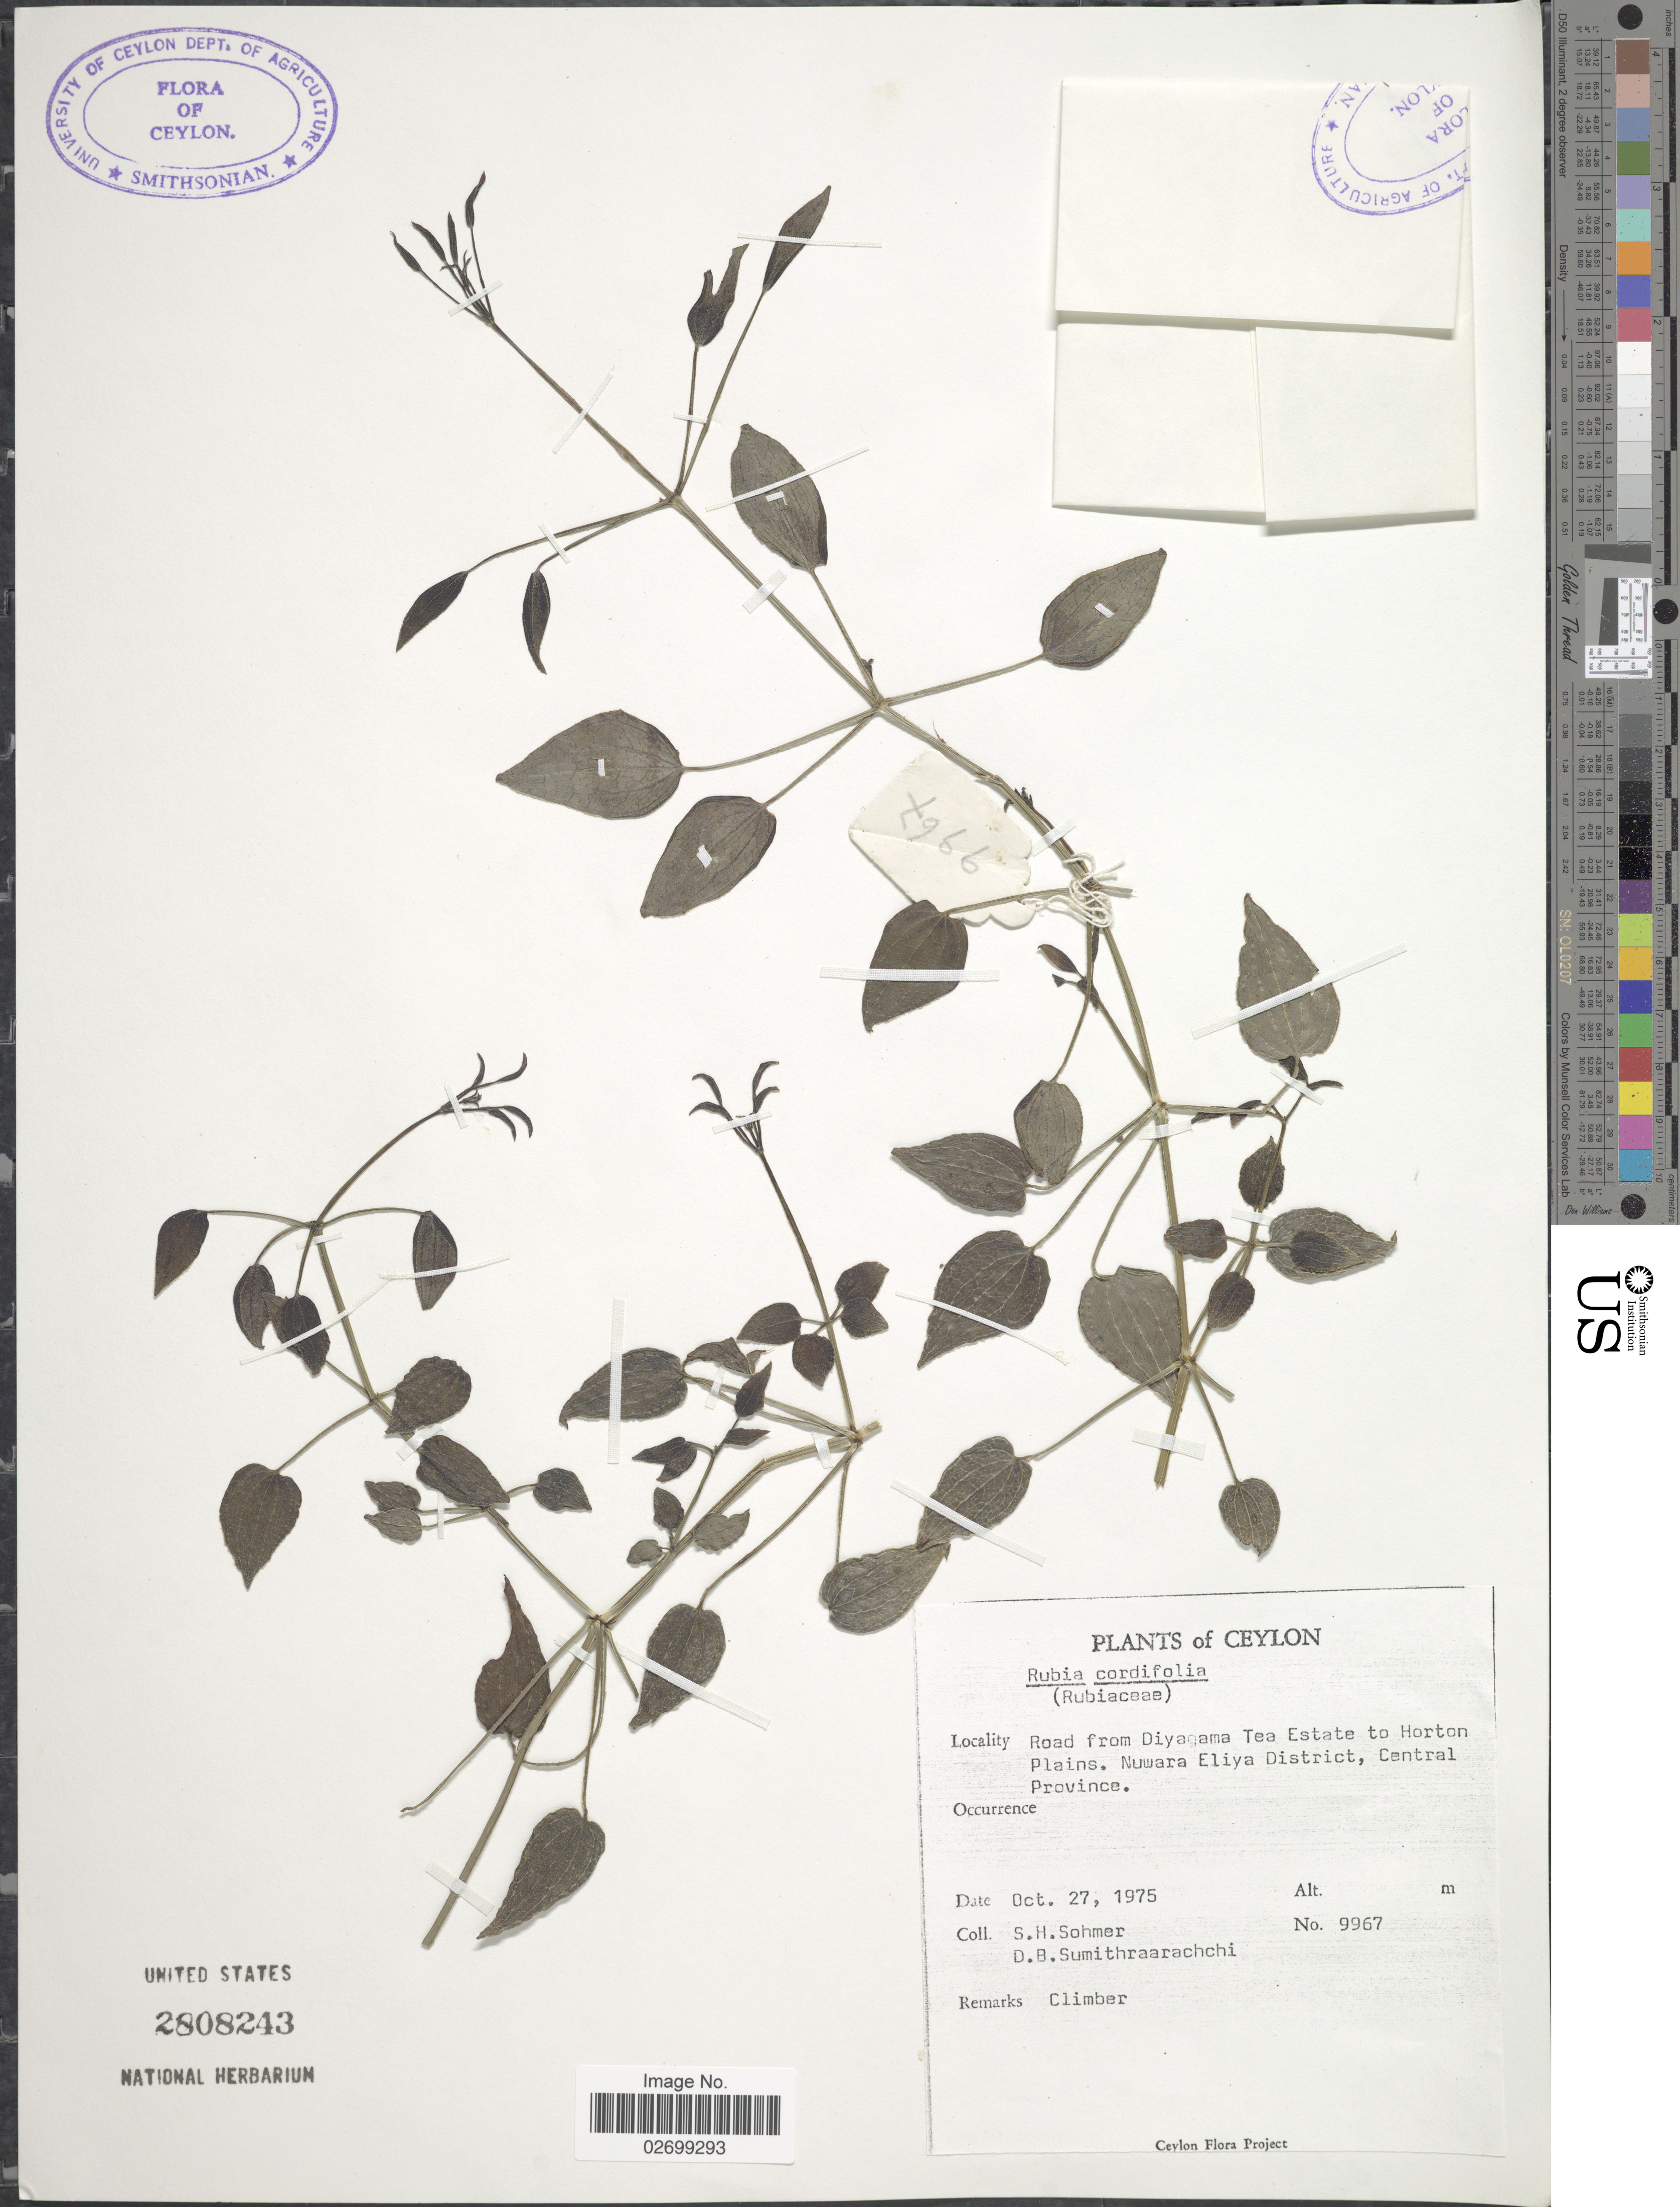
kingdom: Plantae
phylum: Tracheophyta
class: Magnoliopsida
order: Gentianales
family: Rubiaceae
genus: Rubia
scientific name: Rubia cordifolia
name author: L.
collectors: S. H. Sohmer & D. B. Sumithraarachchi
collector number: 9967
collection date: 1975-10-27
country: Sri Lanka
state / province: Central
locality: Ceylon, road from Diyagama Tea Estate to Horton Plains, Nuwara Eliya District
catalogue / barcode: US 2808243